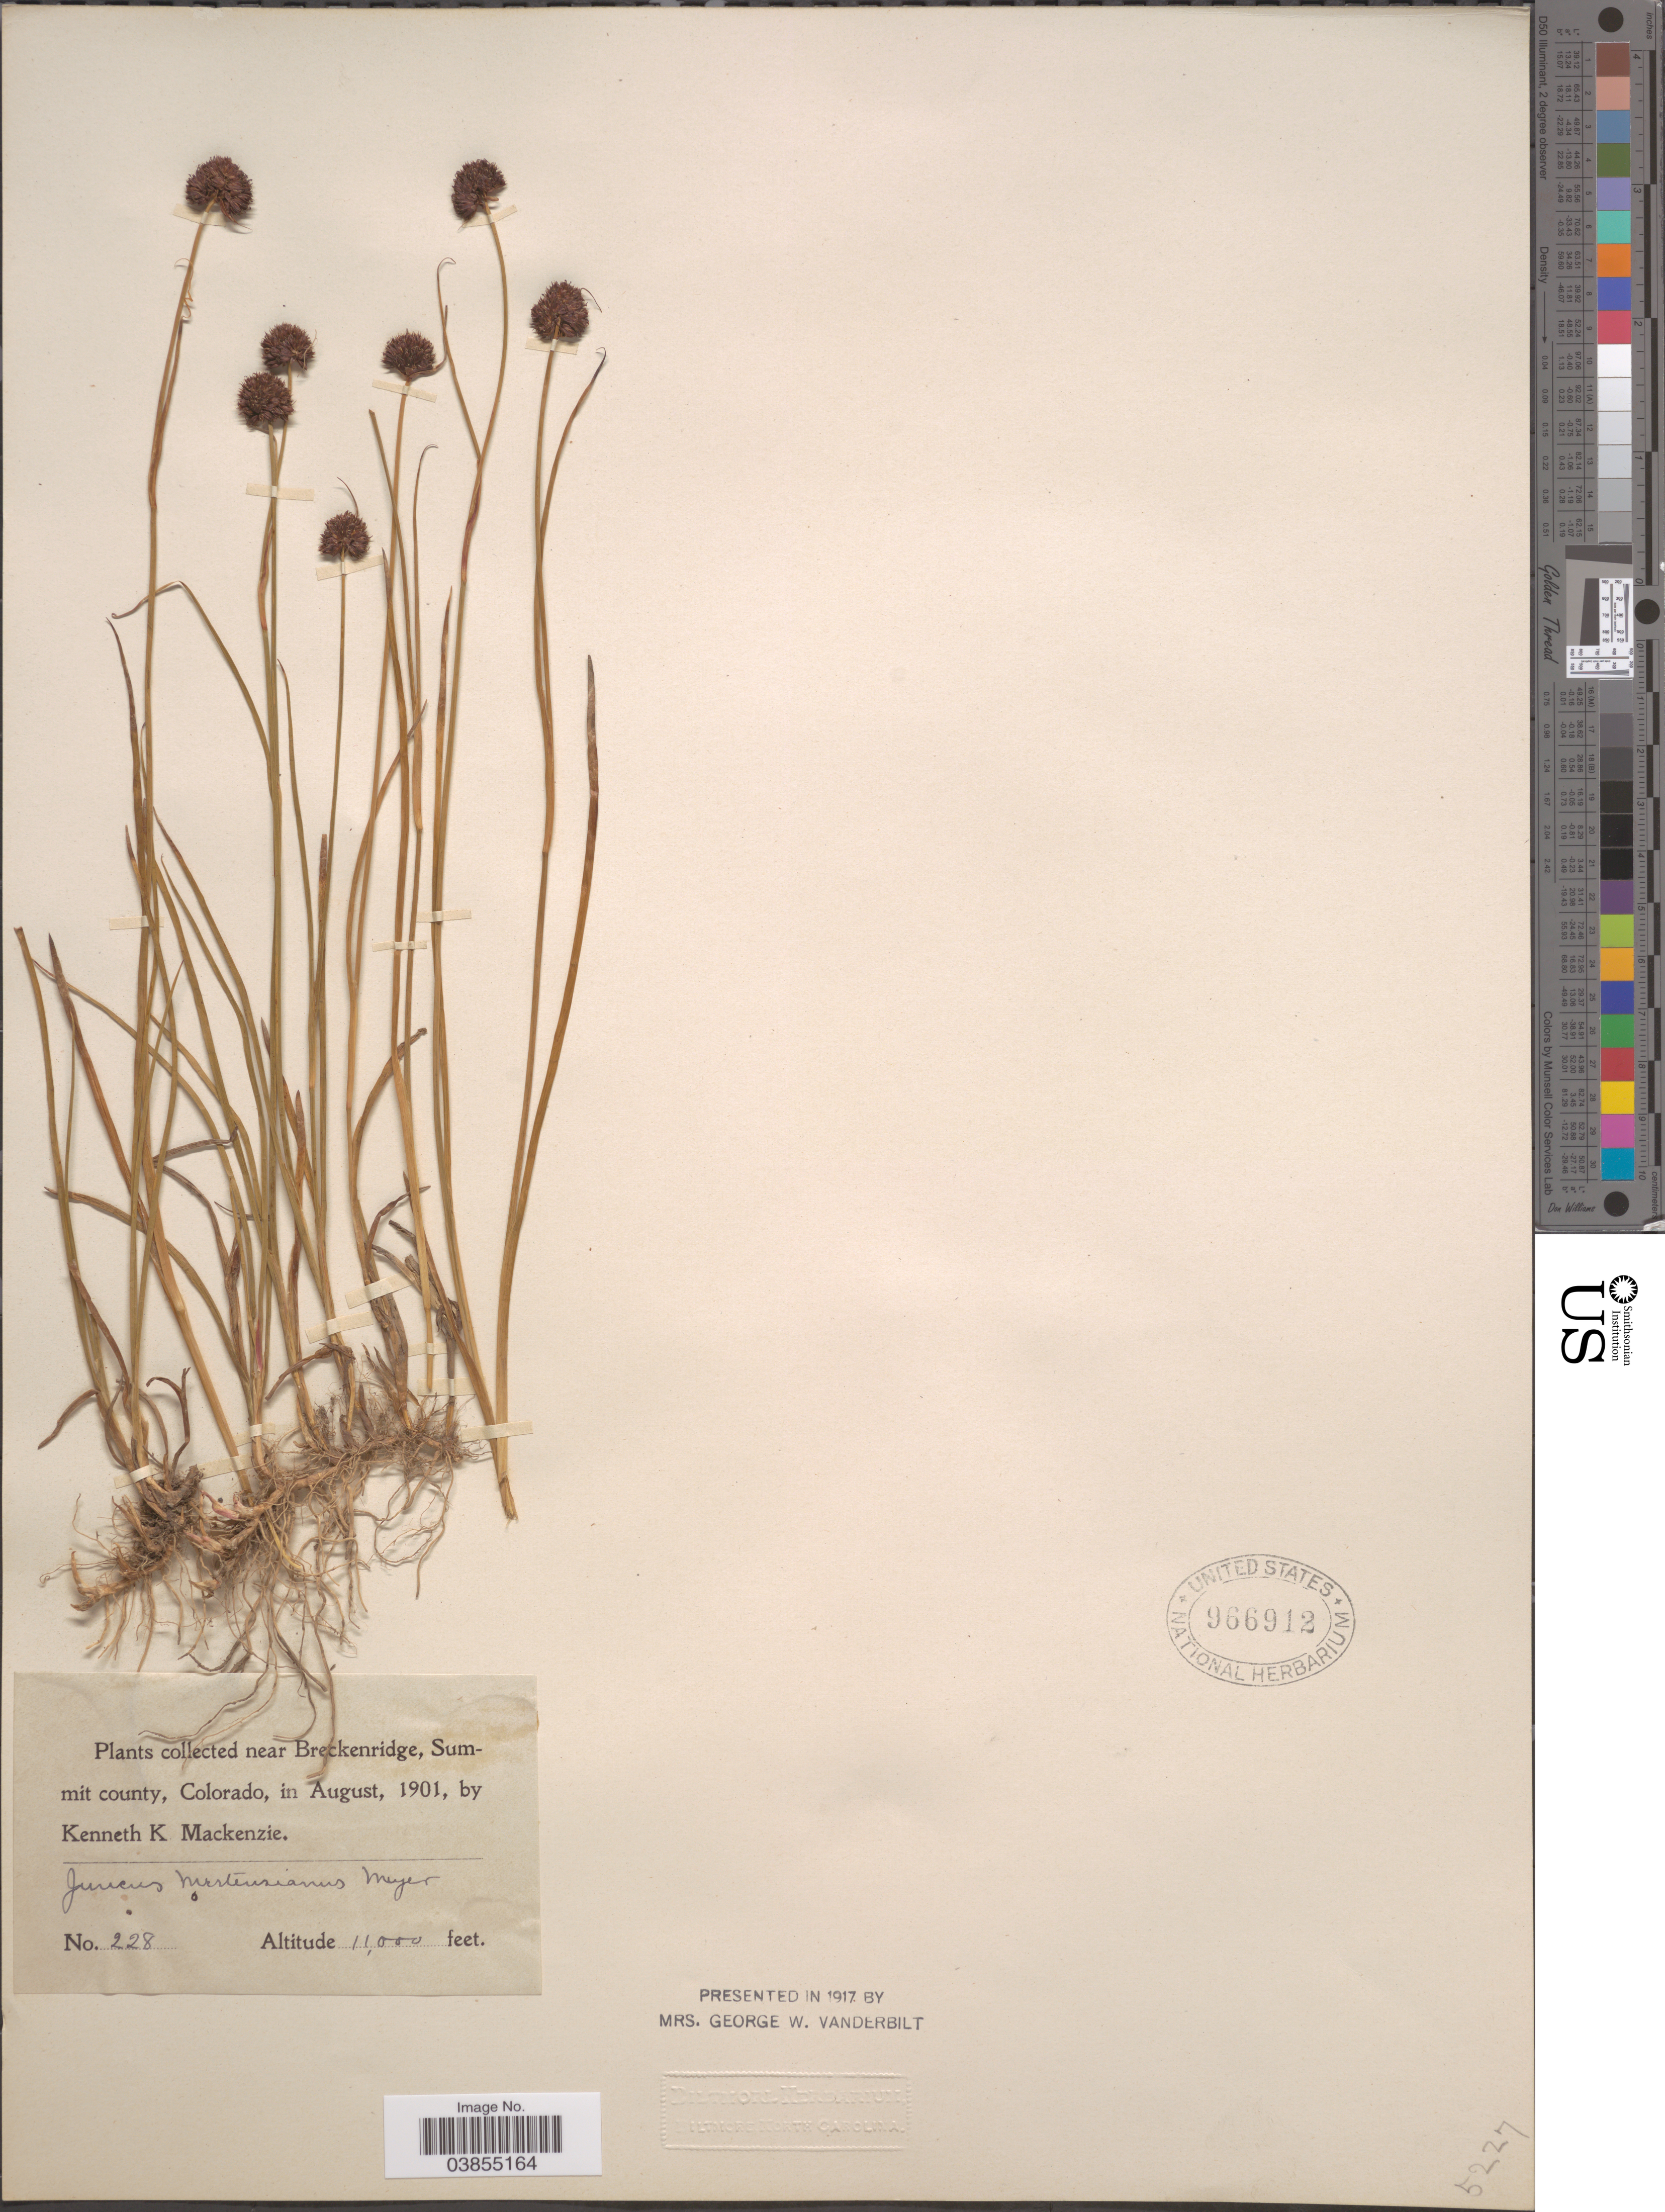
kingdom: Plantae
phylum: Tracheophyta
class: Liliopsida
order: Poales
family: Juncaceae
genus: Juncus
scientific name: Juncus mertensianus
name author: Bong.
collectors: K. K. Mackenzie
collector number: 228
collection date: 1901-08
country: United States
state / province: Colorado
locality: Near Breckenridge, Summit county.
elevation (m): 3353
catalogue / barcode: US 966912